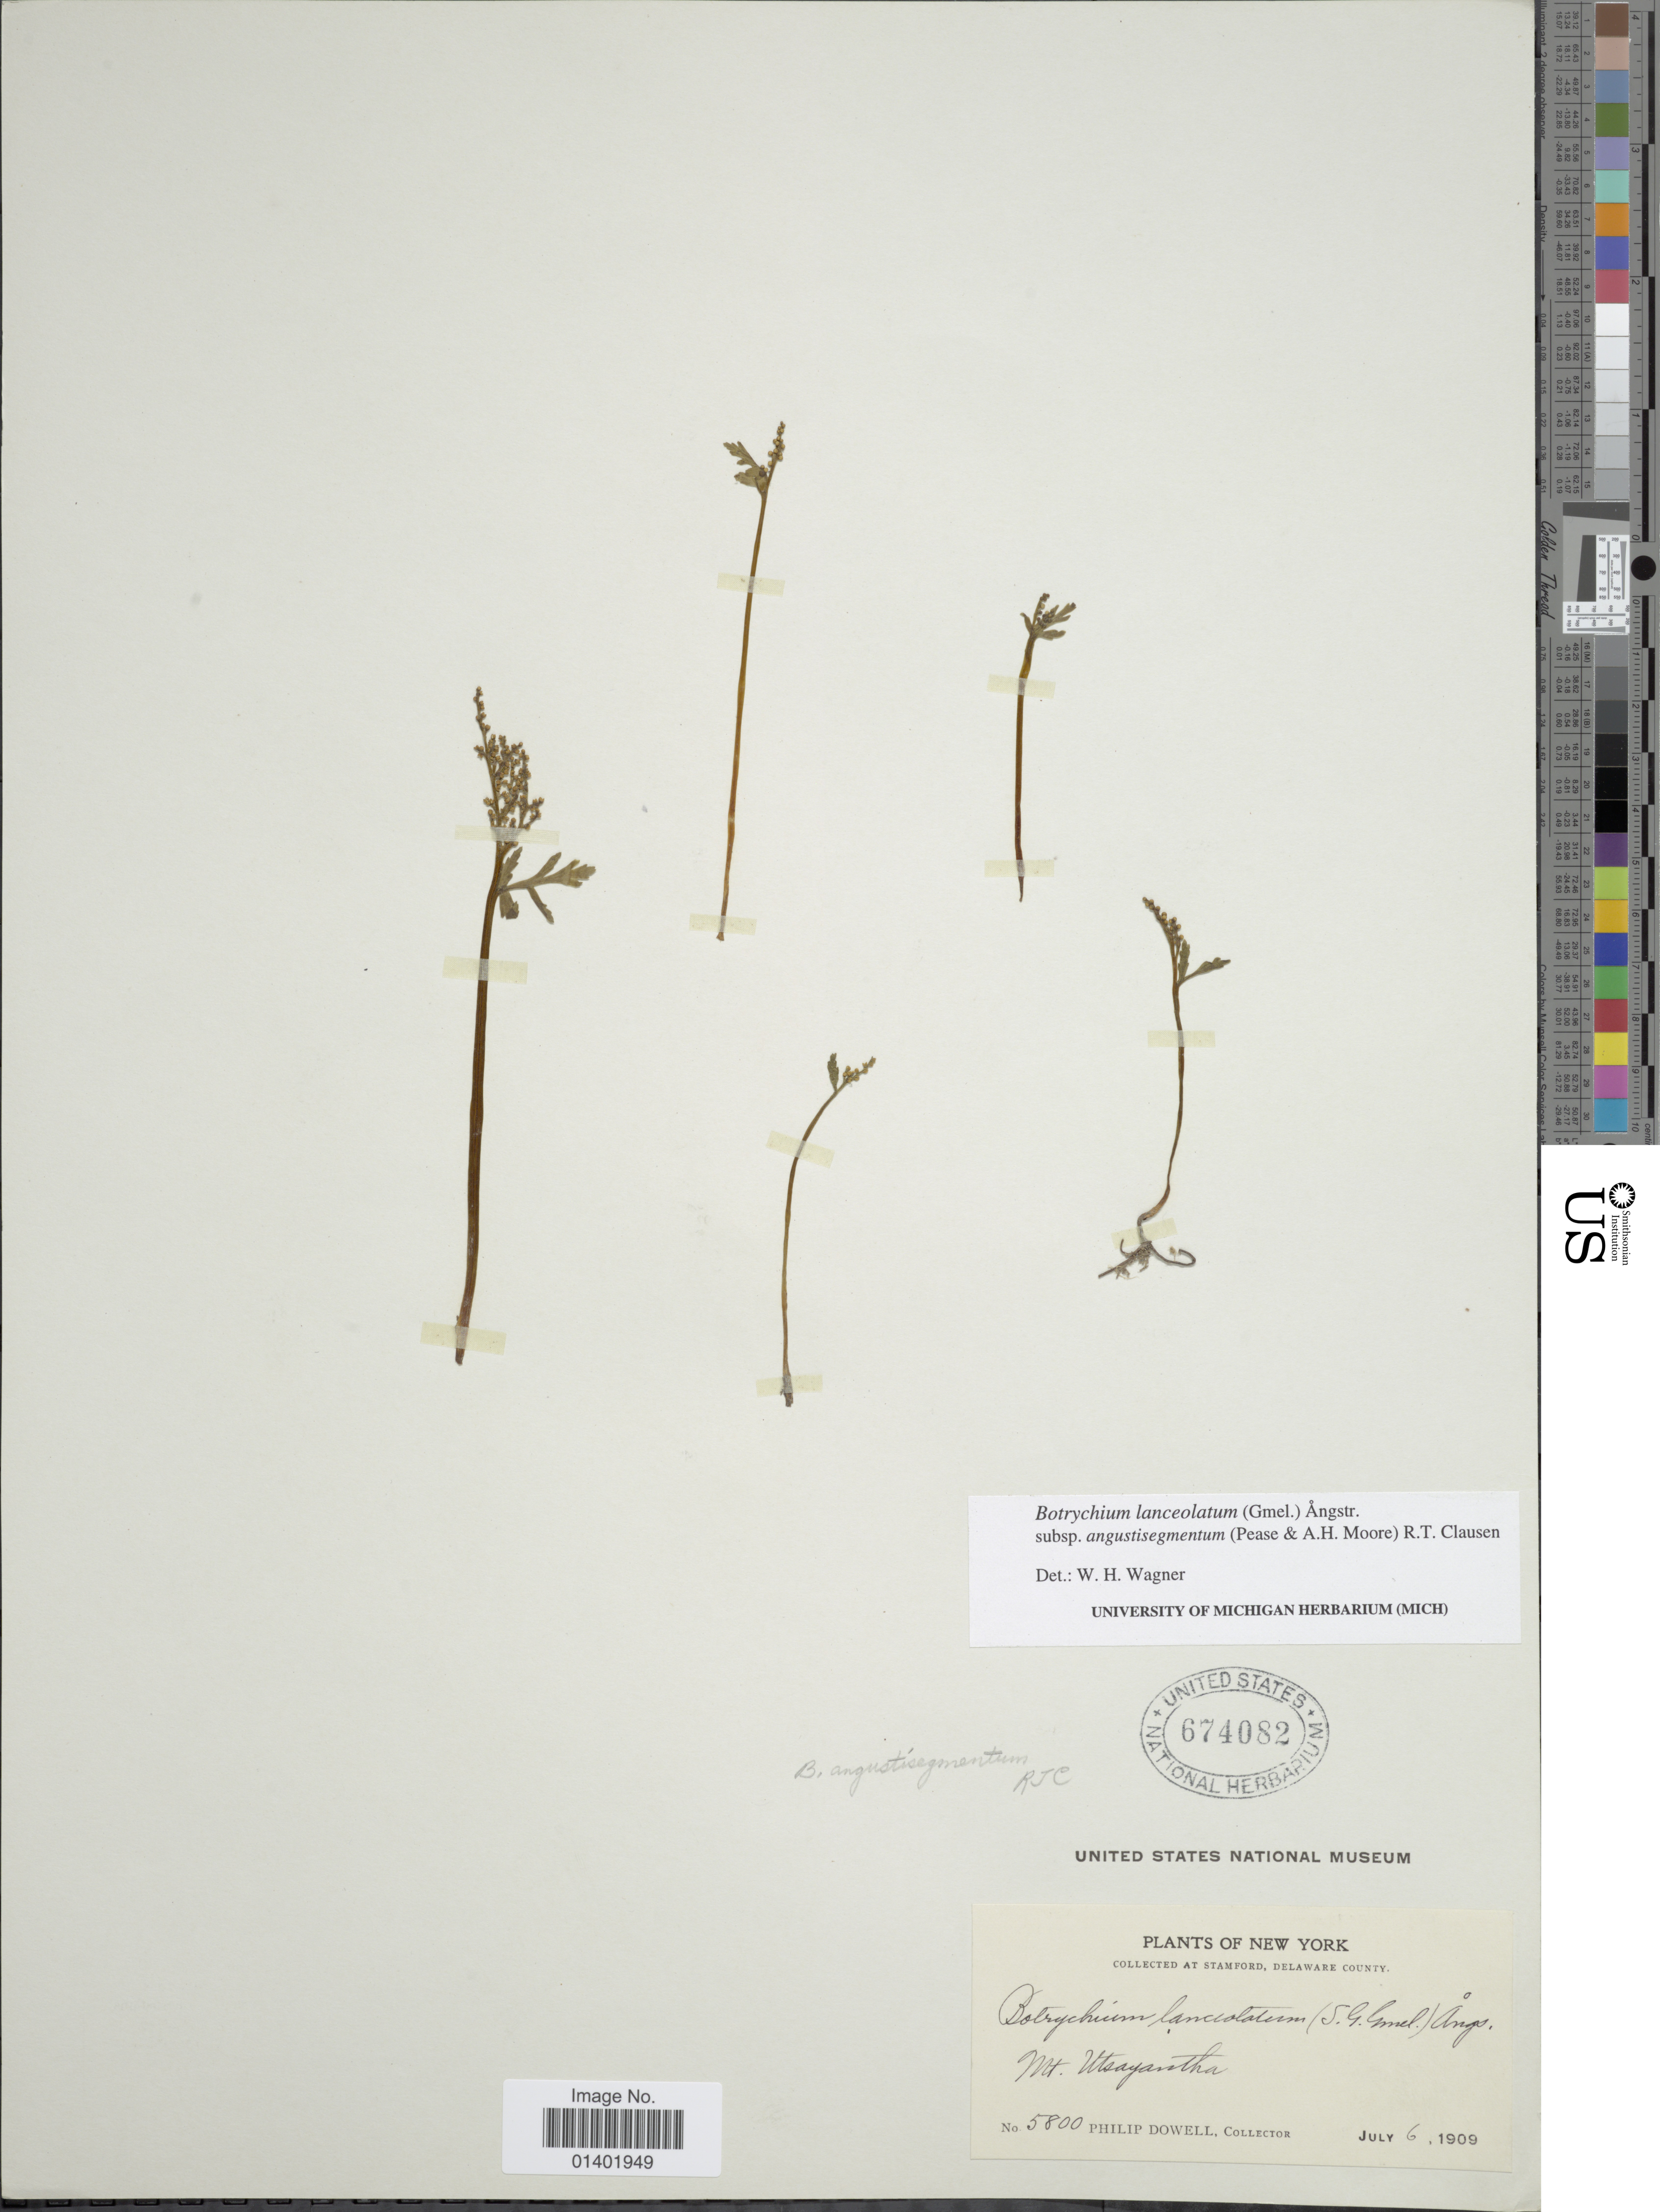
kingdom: Plantae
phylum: Tracheophyta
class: Polypodiopsida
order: Ophioglossales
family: Ophioglossaceae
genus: Botrychium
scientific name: Botrychium lanceolatum subsp. angustisegmentum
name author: (Pease & A.H. Moore) R.T. Clausen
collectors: P. Dowell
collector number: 5800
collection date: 1909-07-06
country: United States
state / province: New York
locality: Stamford, Delaware County, Mt. Utsayantha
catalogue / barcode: US 674082